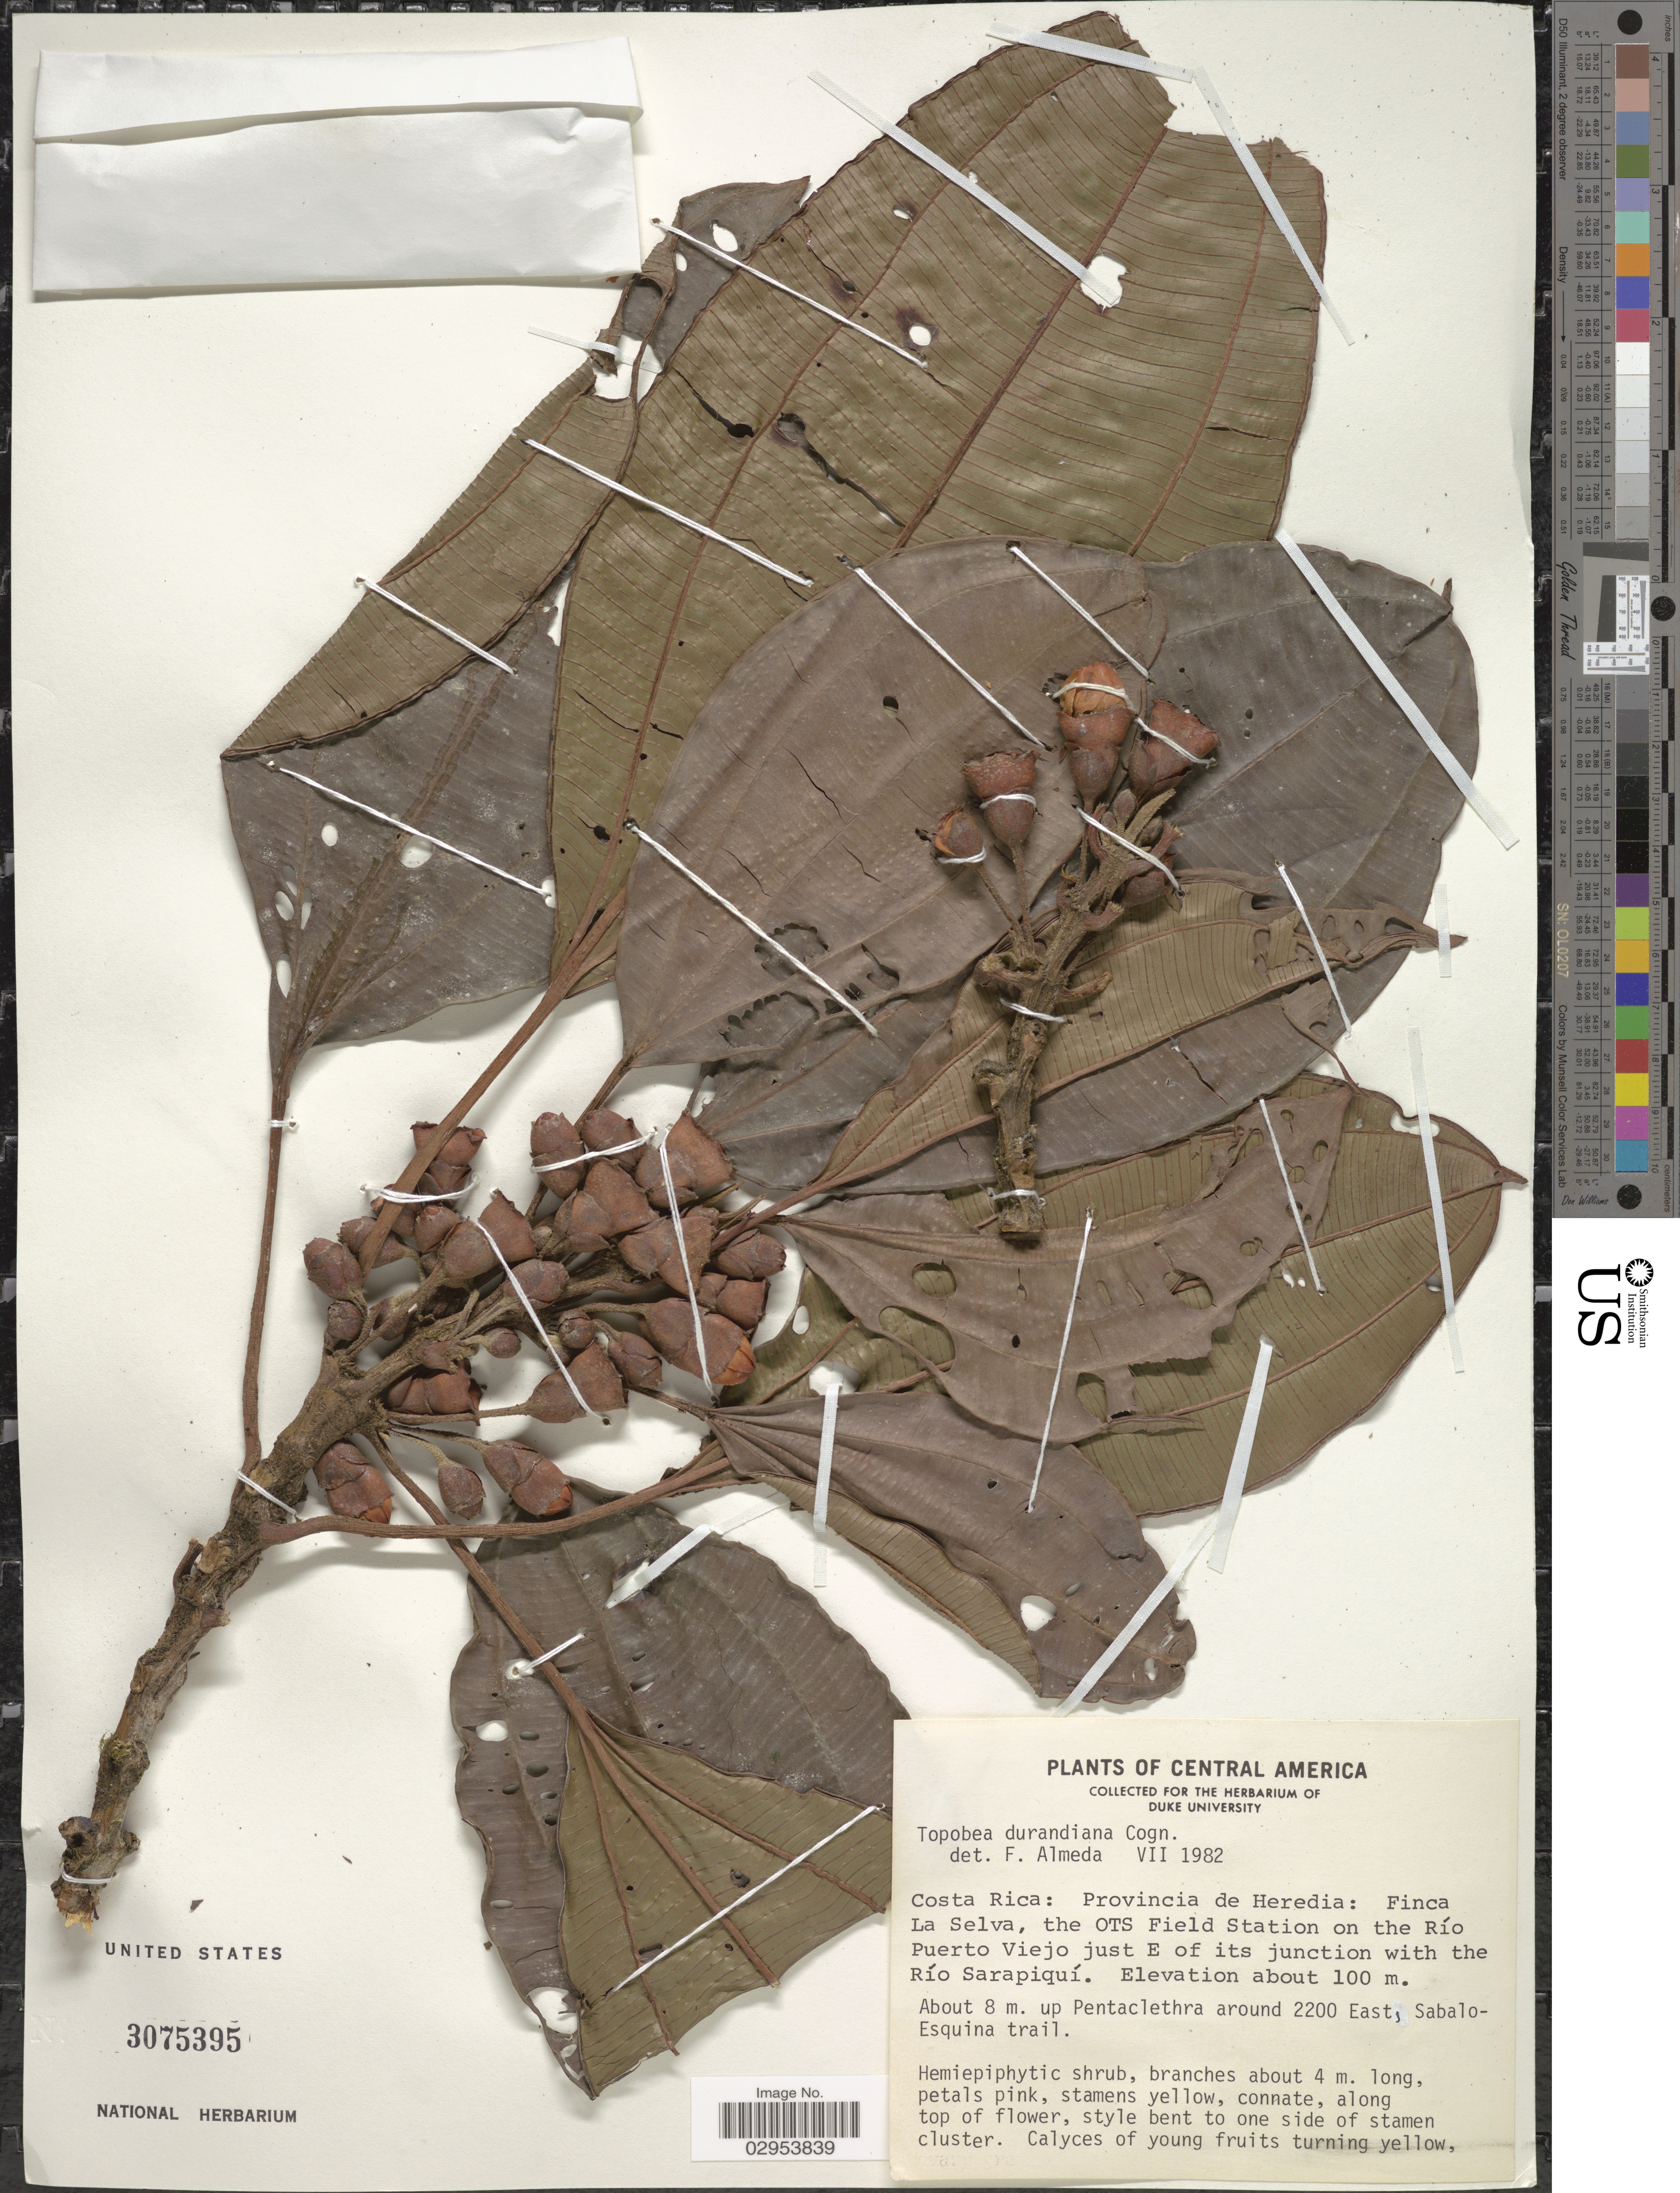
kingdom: Plantae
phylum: Tracheophyta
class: Magnoliopsida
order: Myrtales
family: Melastomataceae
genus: Topobea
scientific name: Topobea maurofernandeziana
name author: Cogn.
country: Costa Rica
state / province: Heredia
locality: Finca La Selva, the OTS field Station on the Río Puerto Viejo just E of its junction with the Río Sarapiquí. About 8 m. up Pentaclethra around 2200 East, Sabalo-Esquina trail.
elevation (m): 100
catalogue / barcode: US 3075395